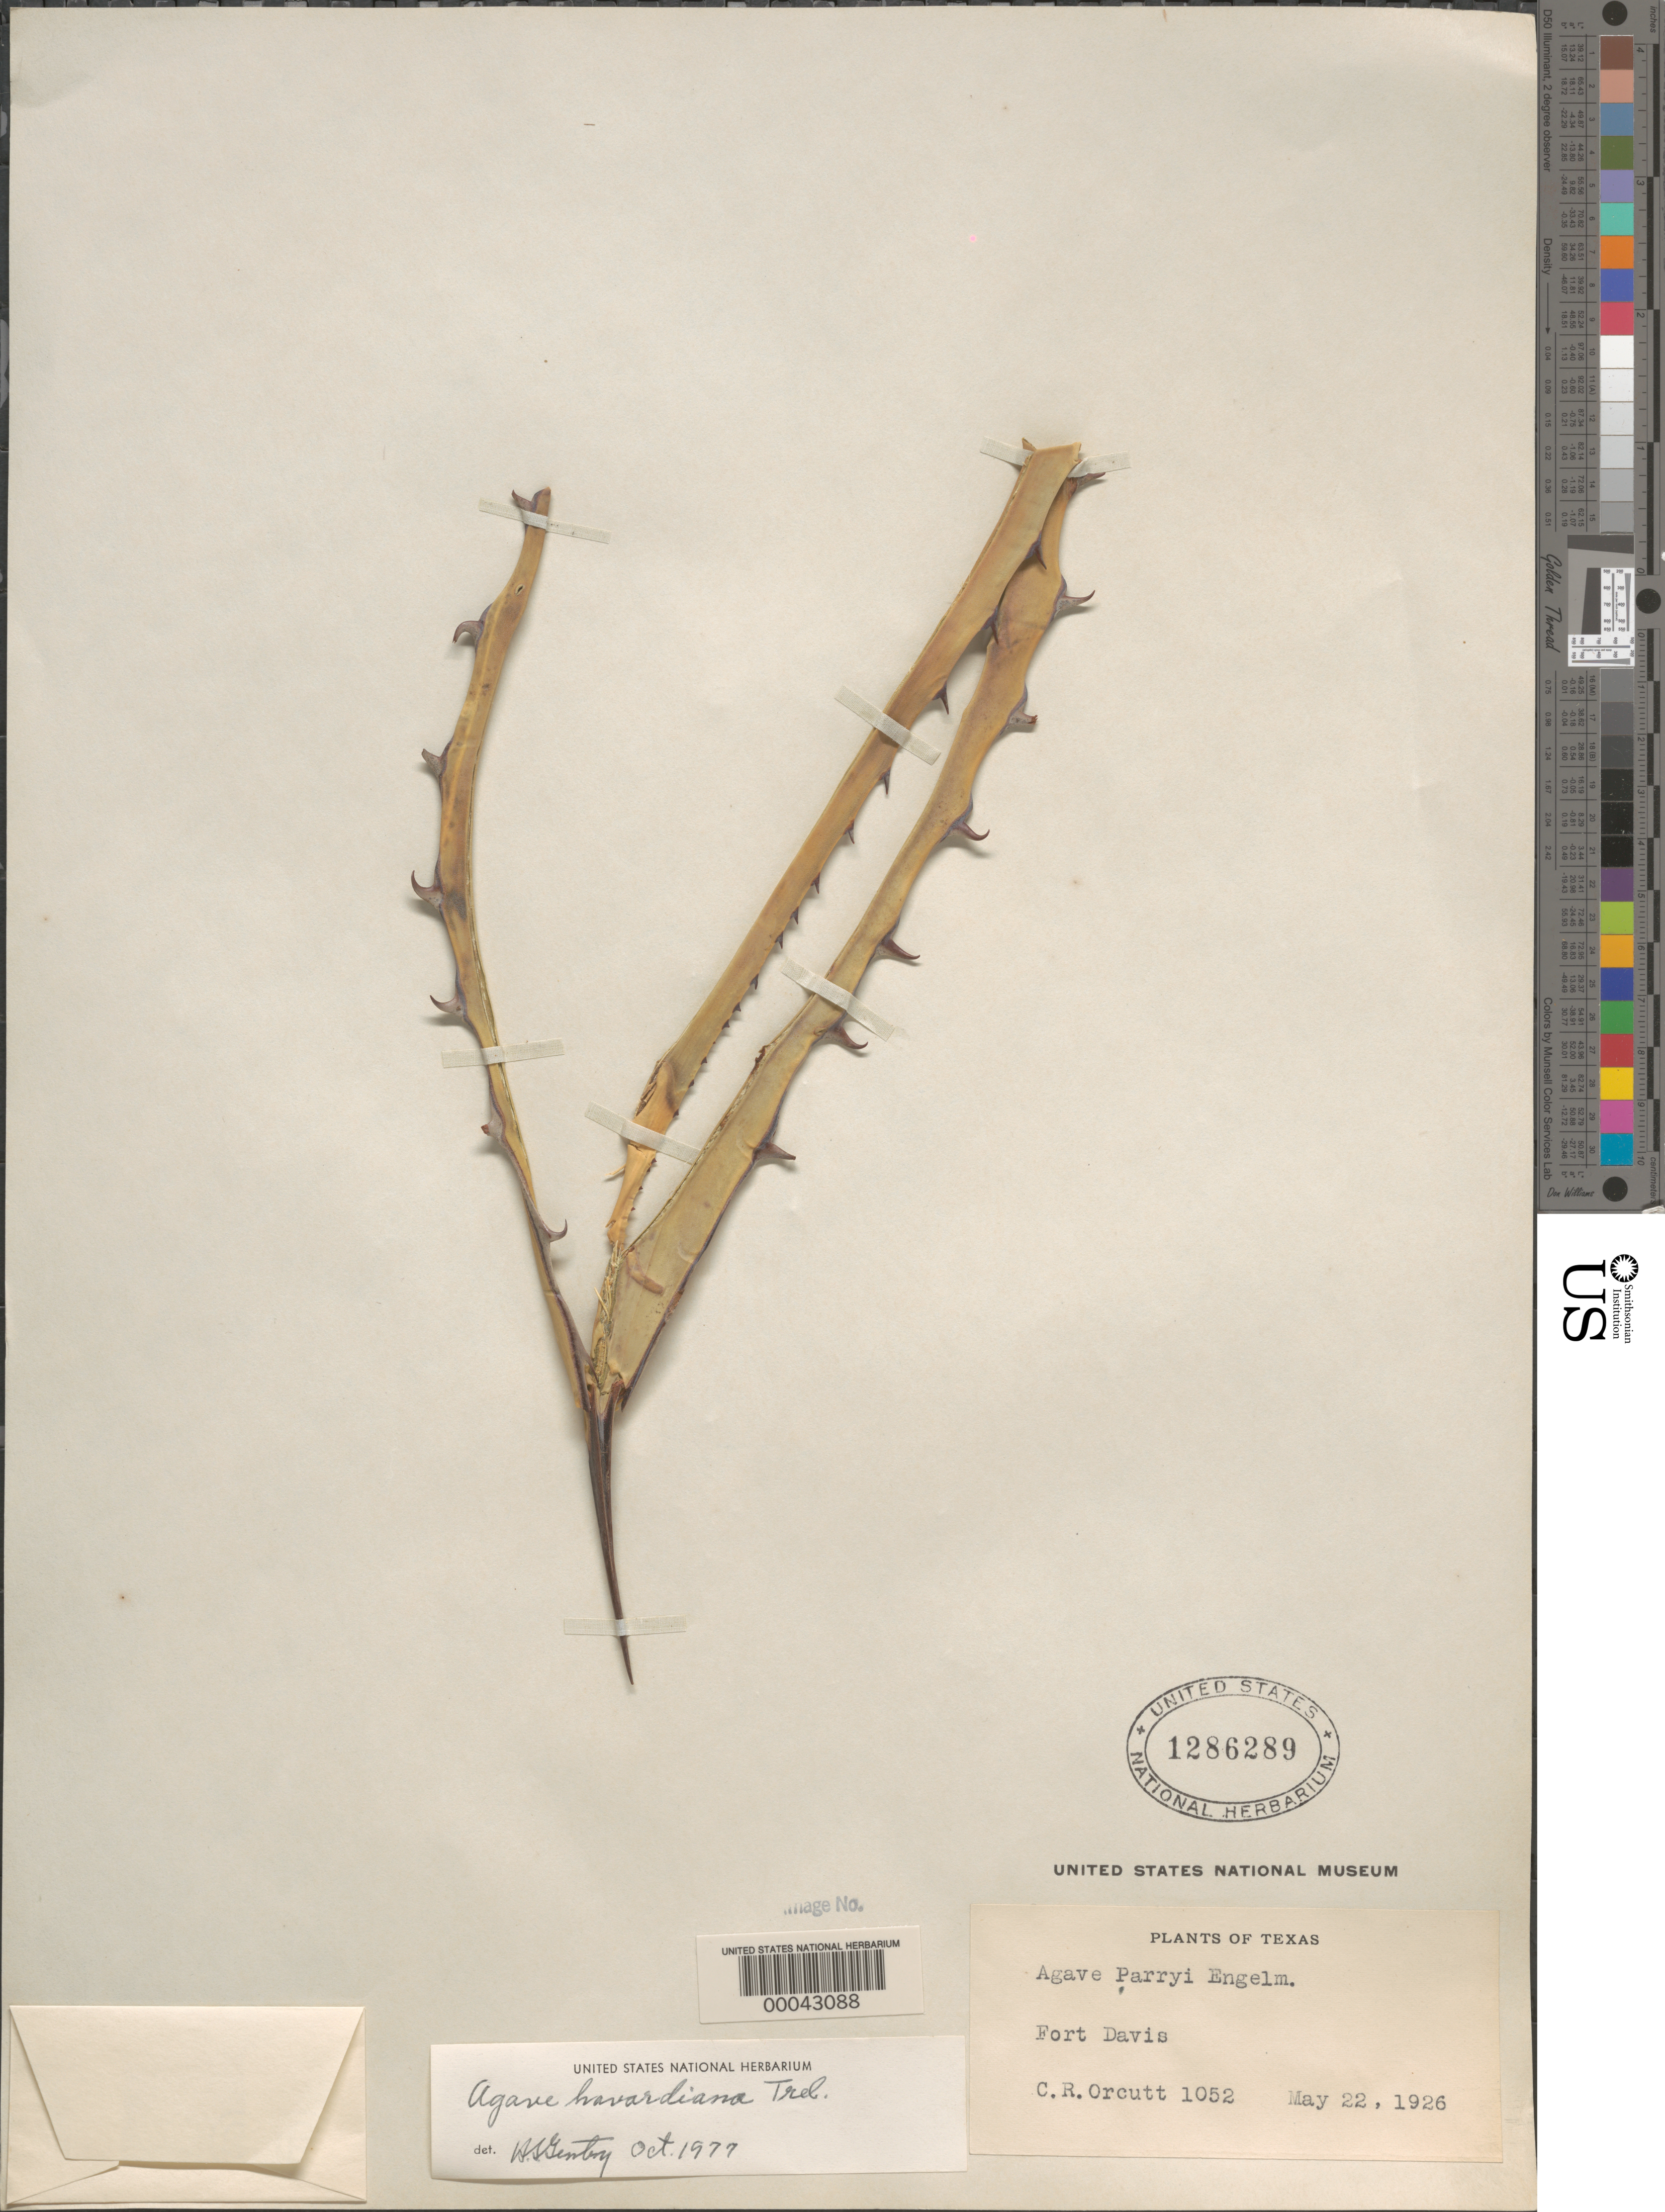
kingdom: Plantae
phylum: Tracheophyta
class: Liliopsida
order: Asparagales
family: Asparagaceae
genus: Agave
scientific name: Agave havardiana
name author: Trel.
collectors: C. R. Orcutt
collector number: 1052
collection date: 1926-05-22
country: United States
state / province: Texas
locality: Fort Davis.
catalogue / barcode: US 1286289